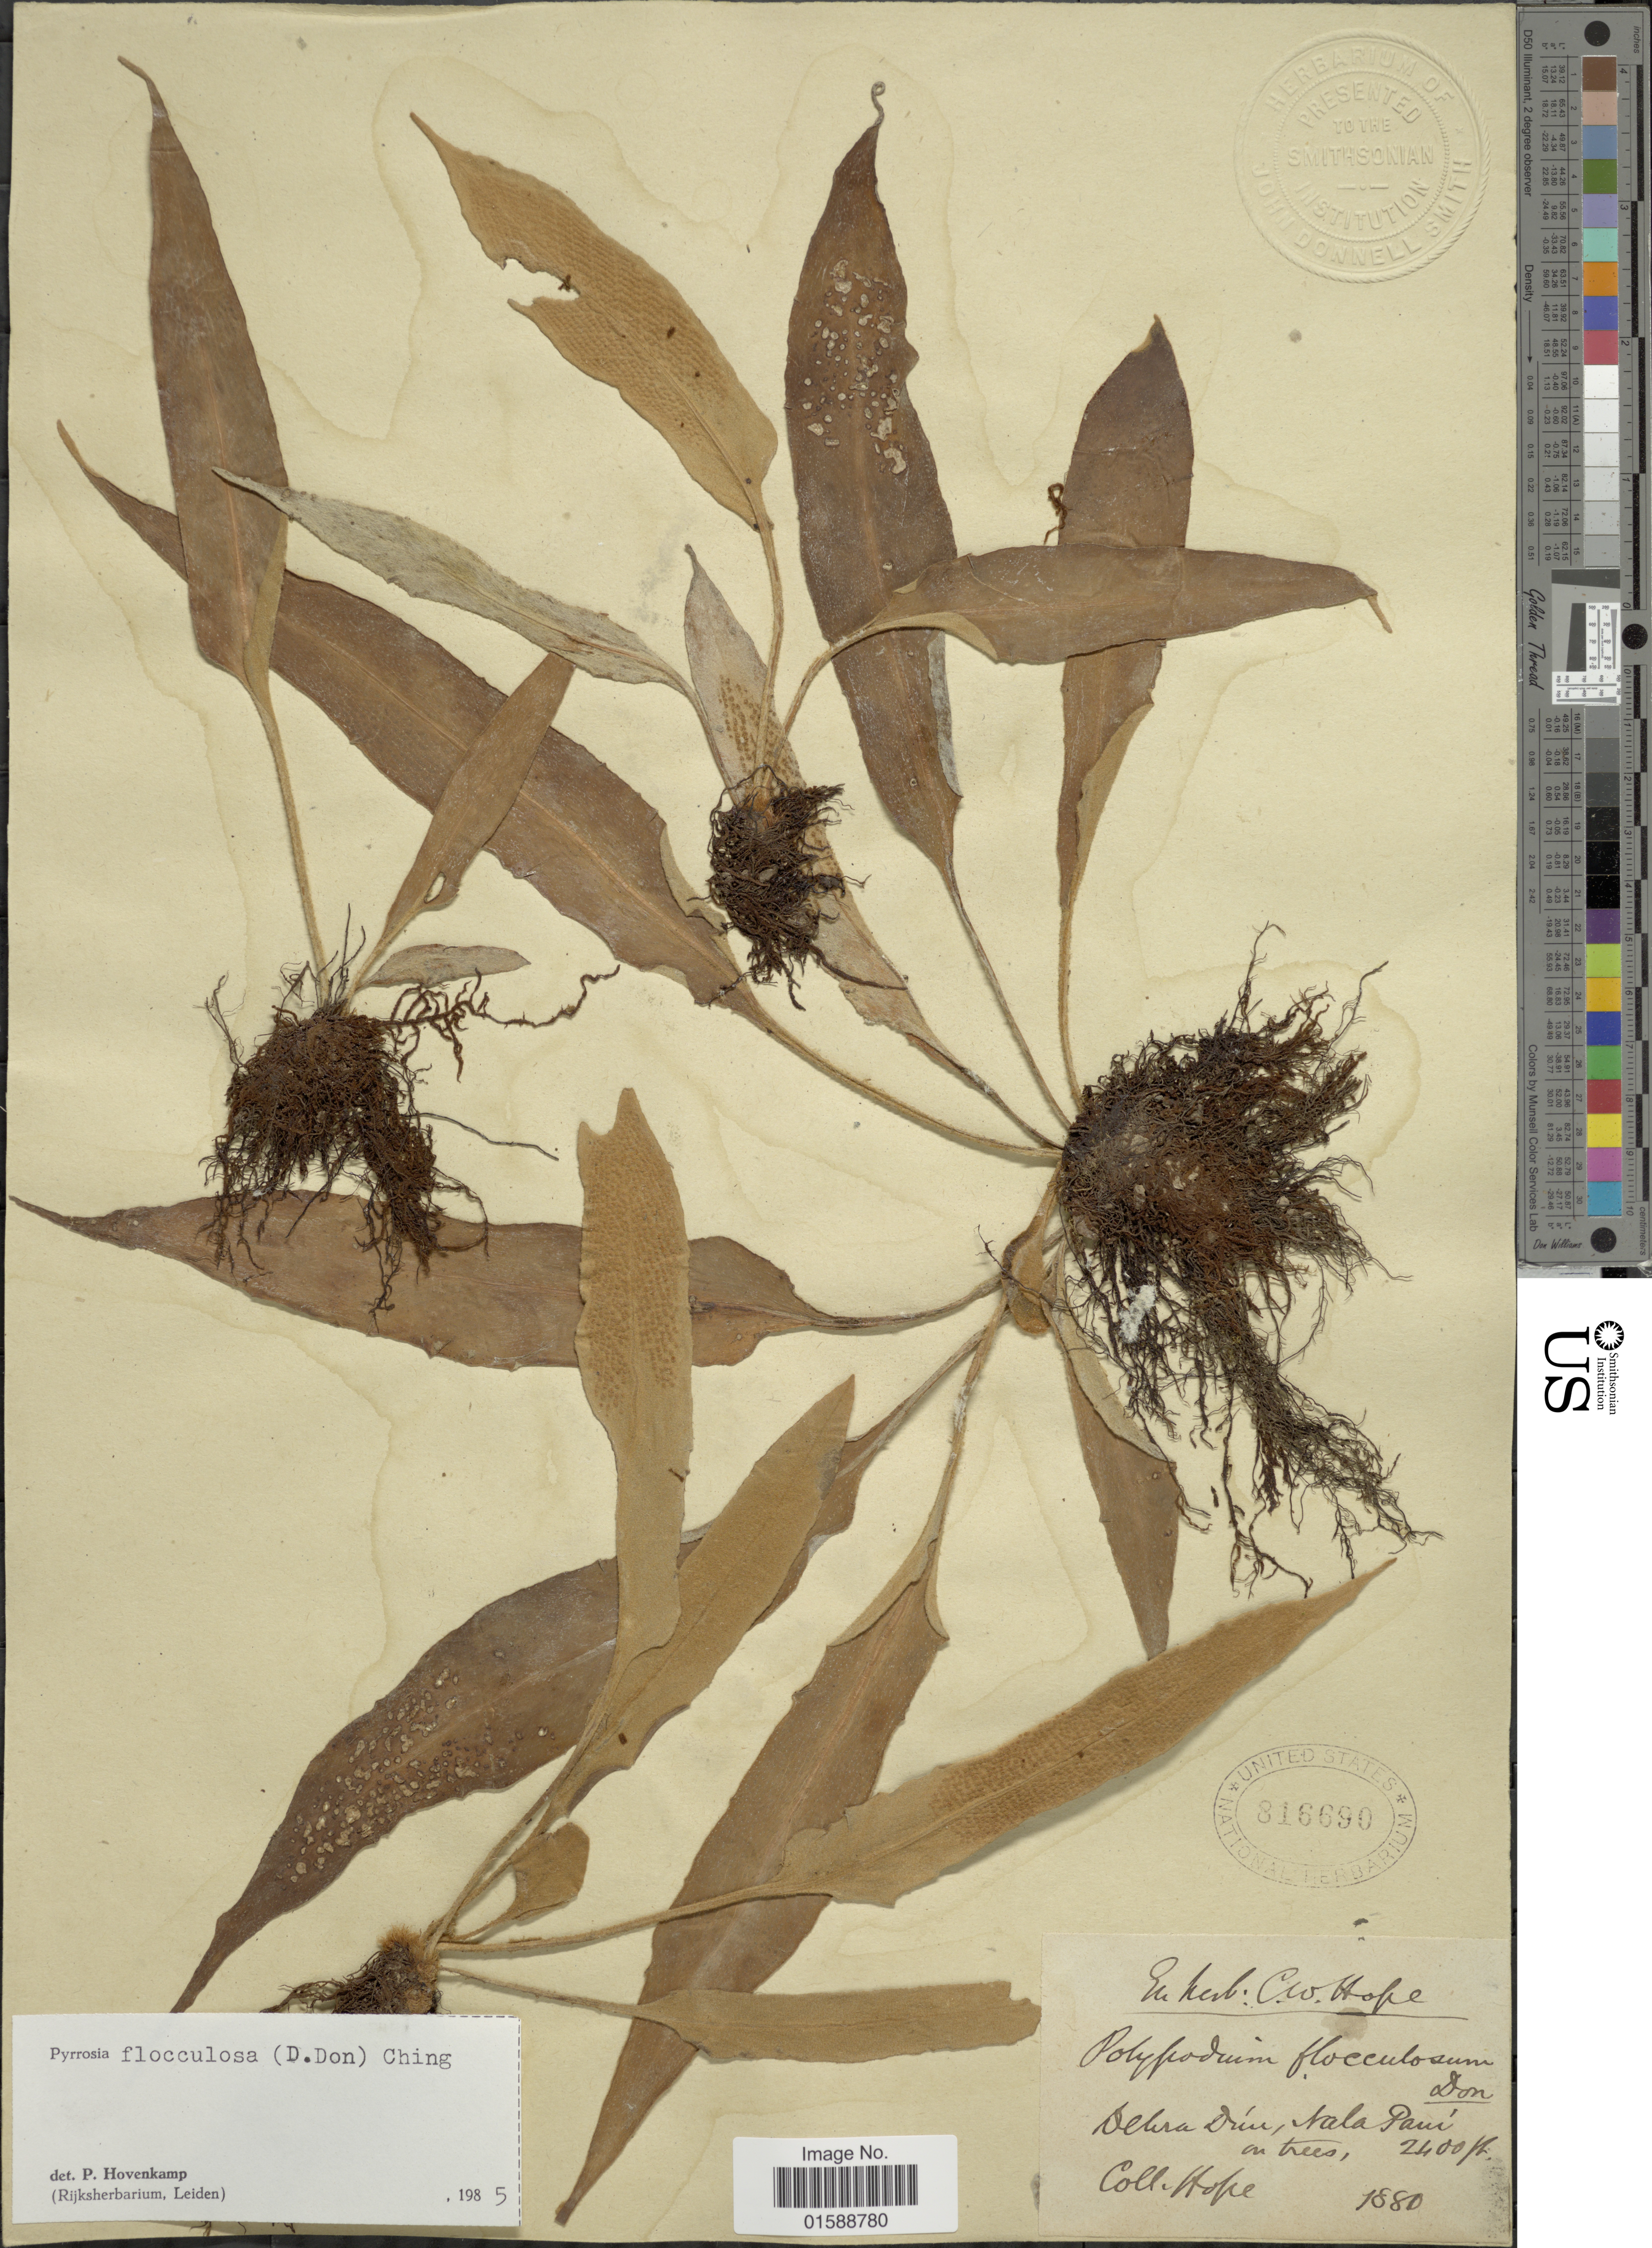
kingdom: Plantae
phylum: Tracheophyta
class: Polypodiopsida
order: Polypodiales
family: Polypodiaceae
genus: Pyrrosia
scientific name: Pyrrosia flocculosa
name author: (D. Don) Ching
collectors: C. W. Hope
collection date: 1880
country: India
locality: Dehra Dun, Nala Pani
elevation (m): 732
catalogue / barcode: US 816690